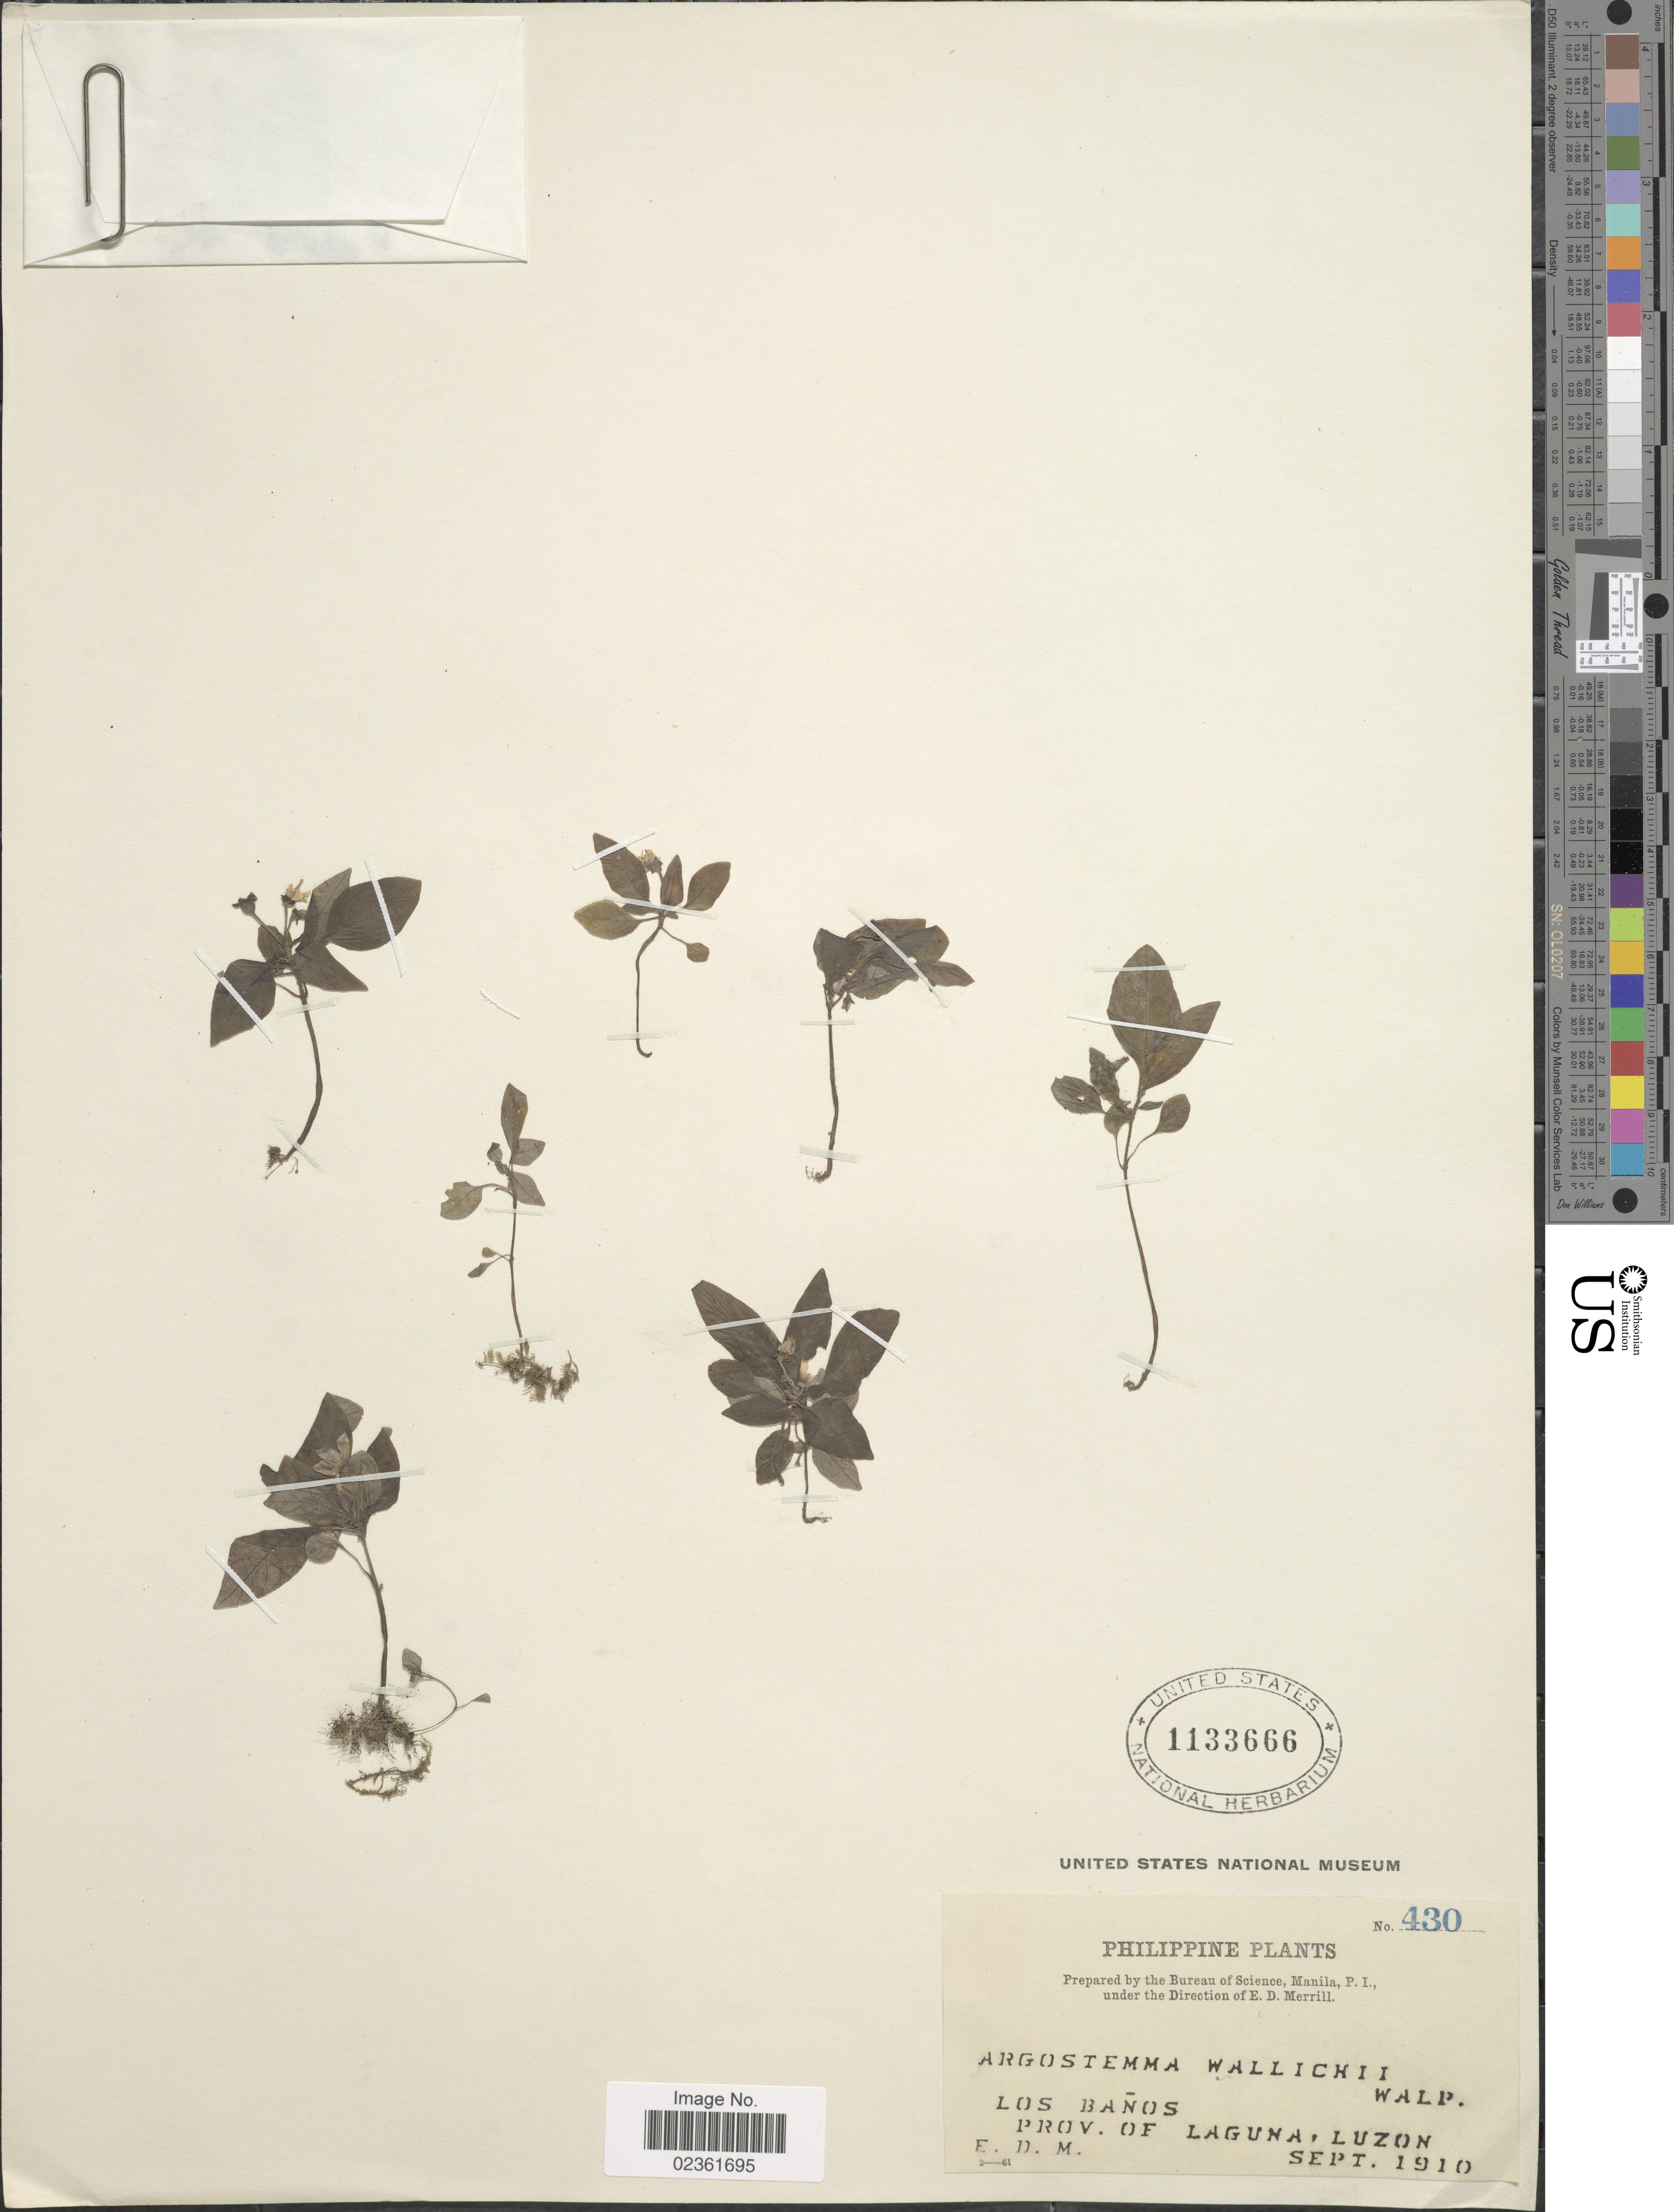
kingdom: Plantae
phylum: Tracheophyta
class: Magnoliopsida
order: Gentianales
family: Rubiaceae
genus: Argostemma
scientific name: Argostemma wallichii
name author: Walp.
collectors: E. D. Merrill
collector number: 430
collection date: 1910-09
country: Philippines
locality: Los Banos, Prov. of Laguna, Luzon.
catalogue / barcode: US 1133666